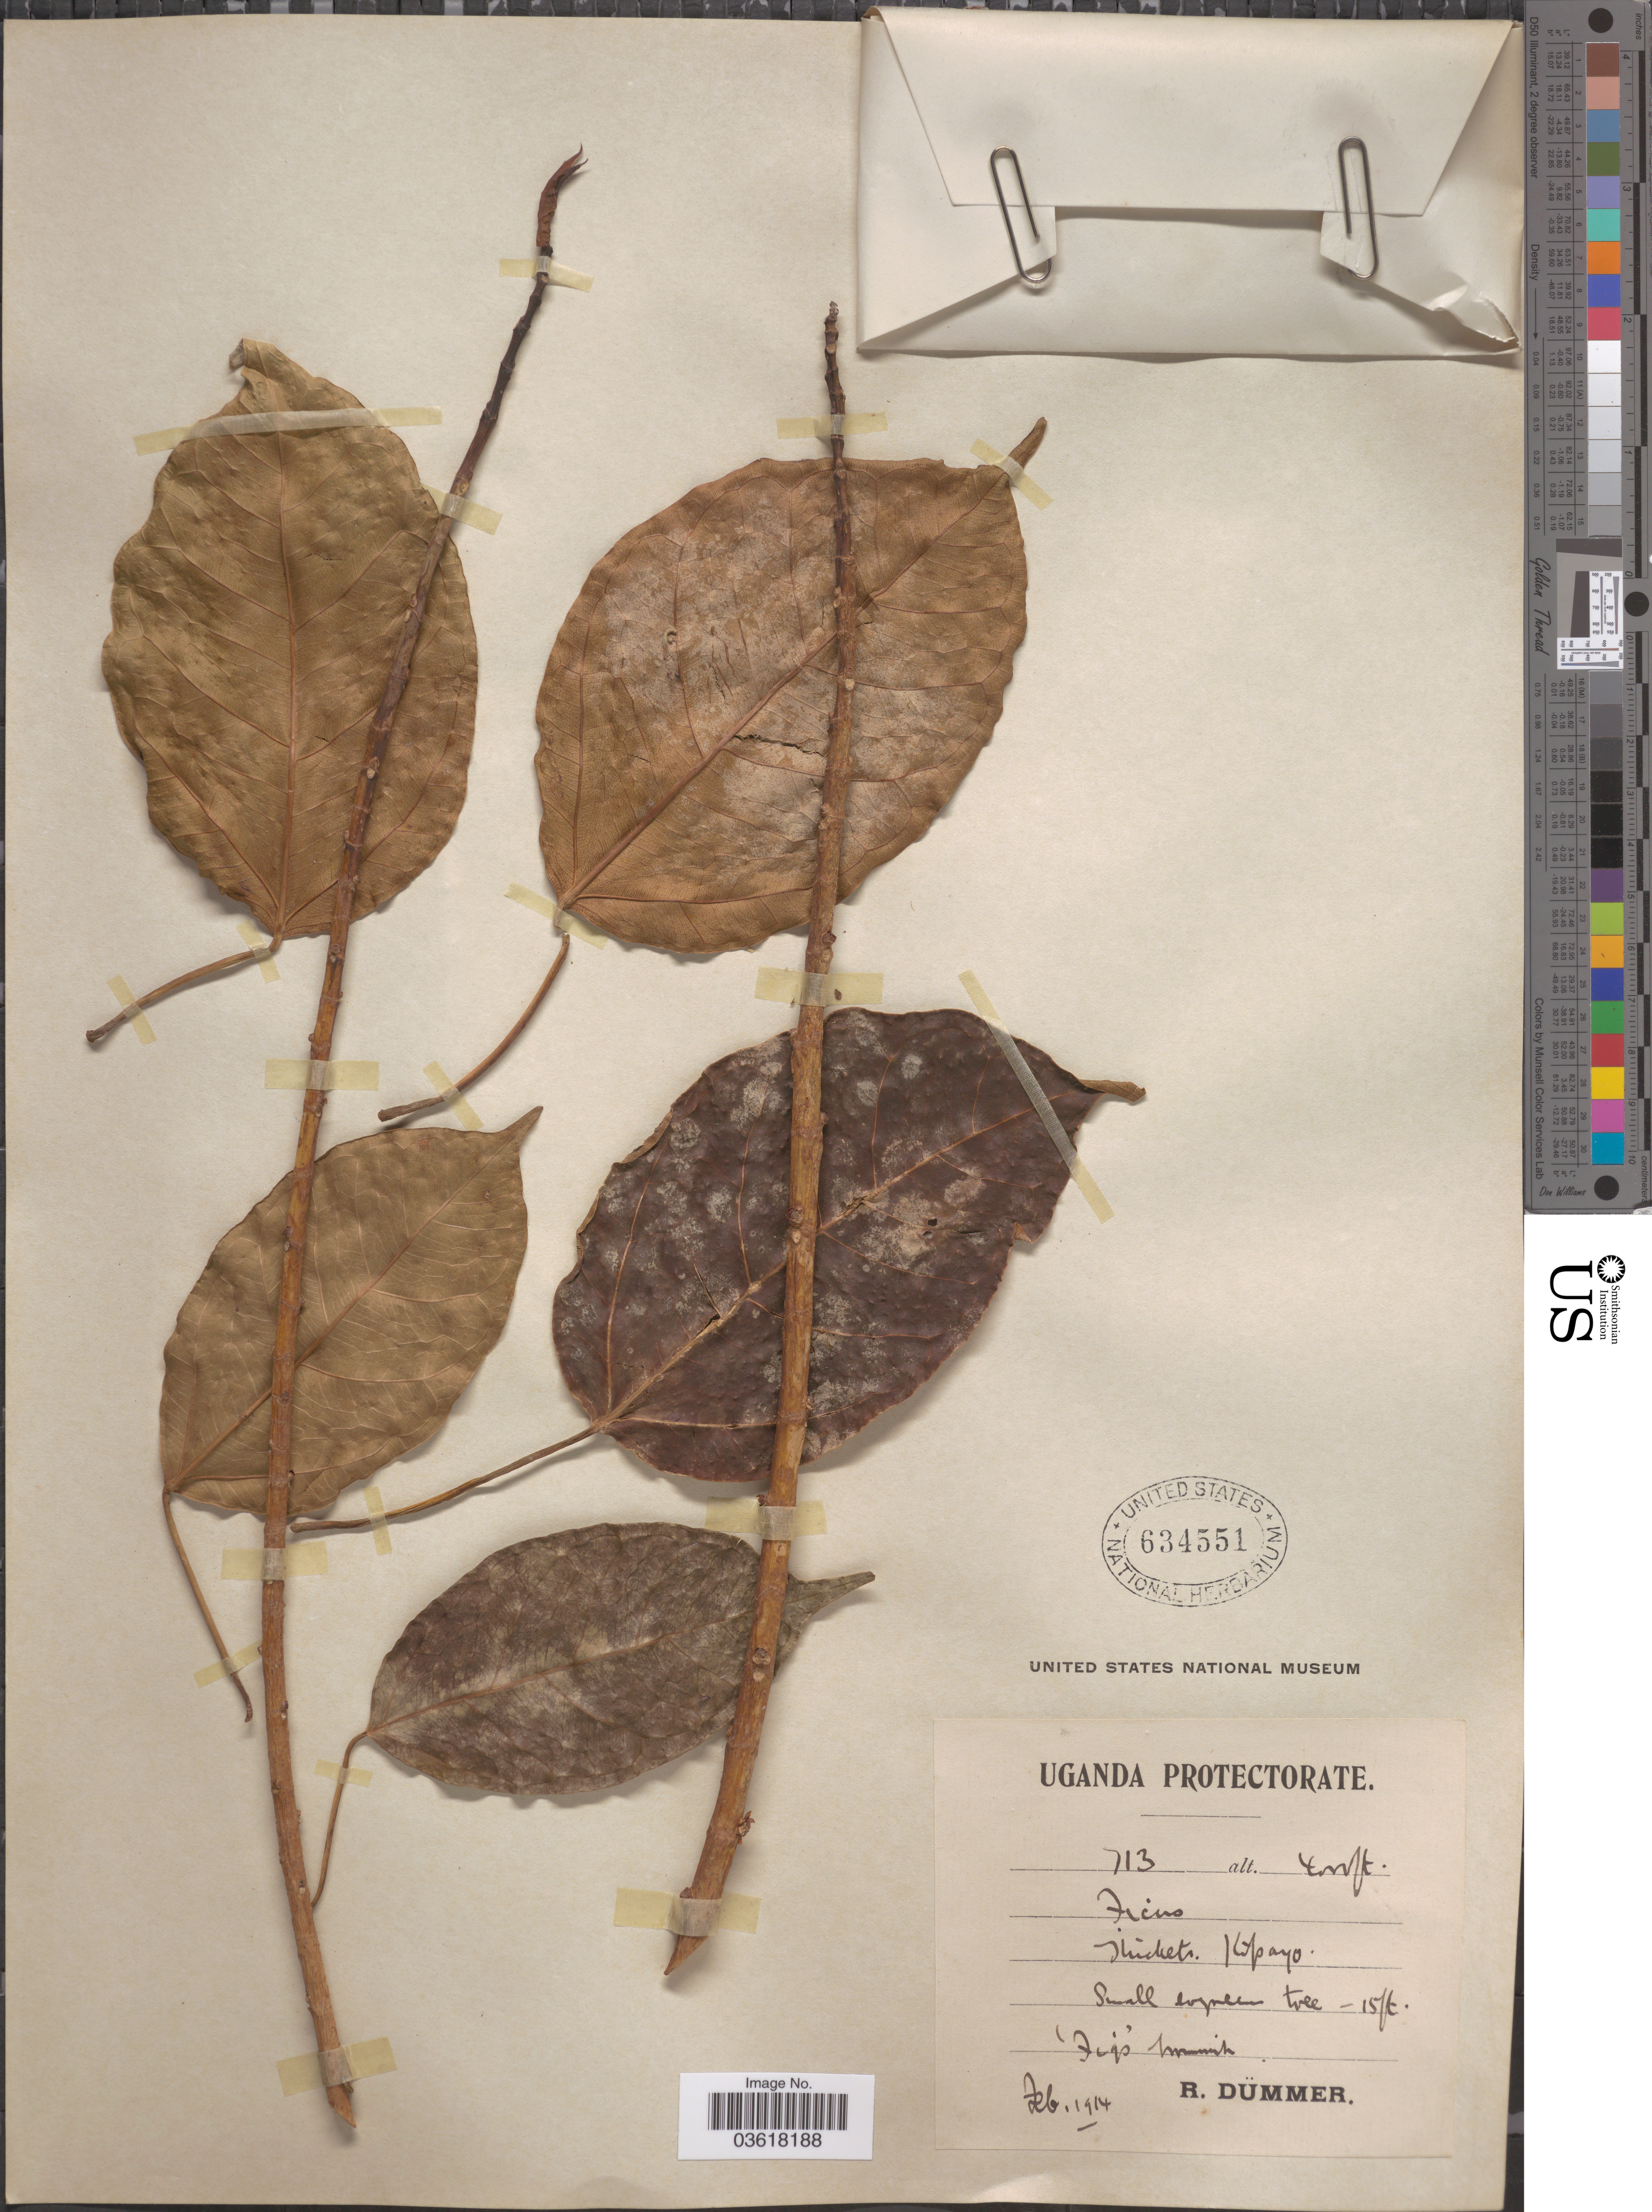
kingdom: Plantae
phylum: Tracheophyta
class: Magnoliopsida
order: Rosales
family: Moraceae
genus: Ficus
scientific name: Ficus sp.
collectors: R. A. Dümmer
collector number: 713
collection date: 1914-02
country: Uganda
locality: Uganda Protectorate. Thickets, Kipayo.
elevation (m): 1219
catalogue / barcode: US 634551